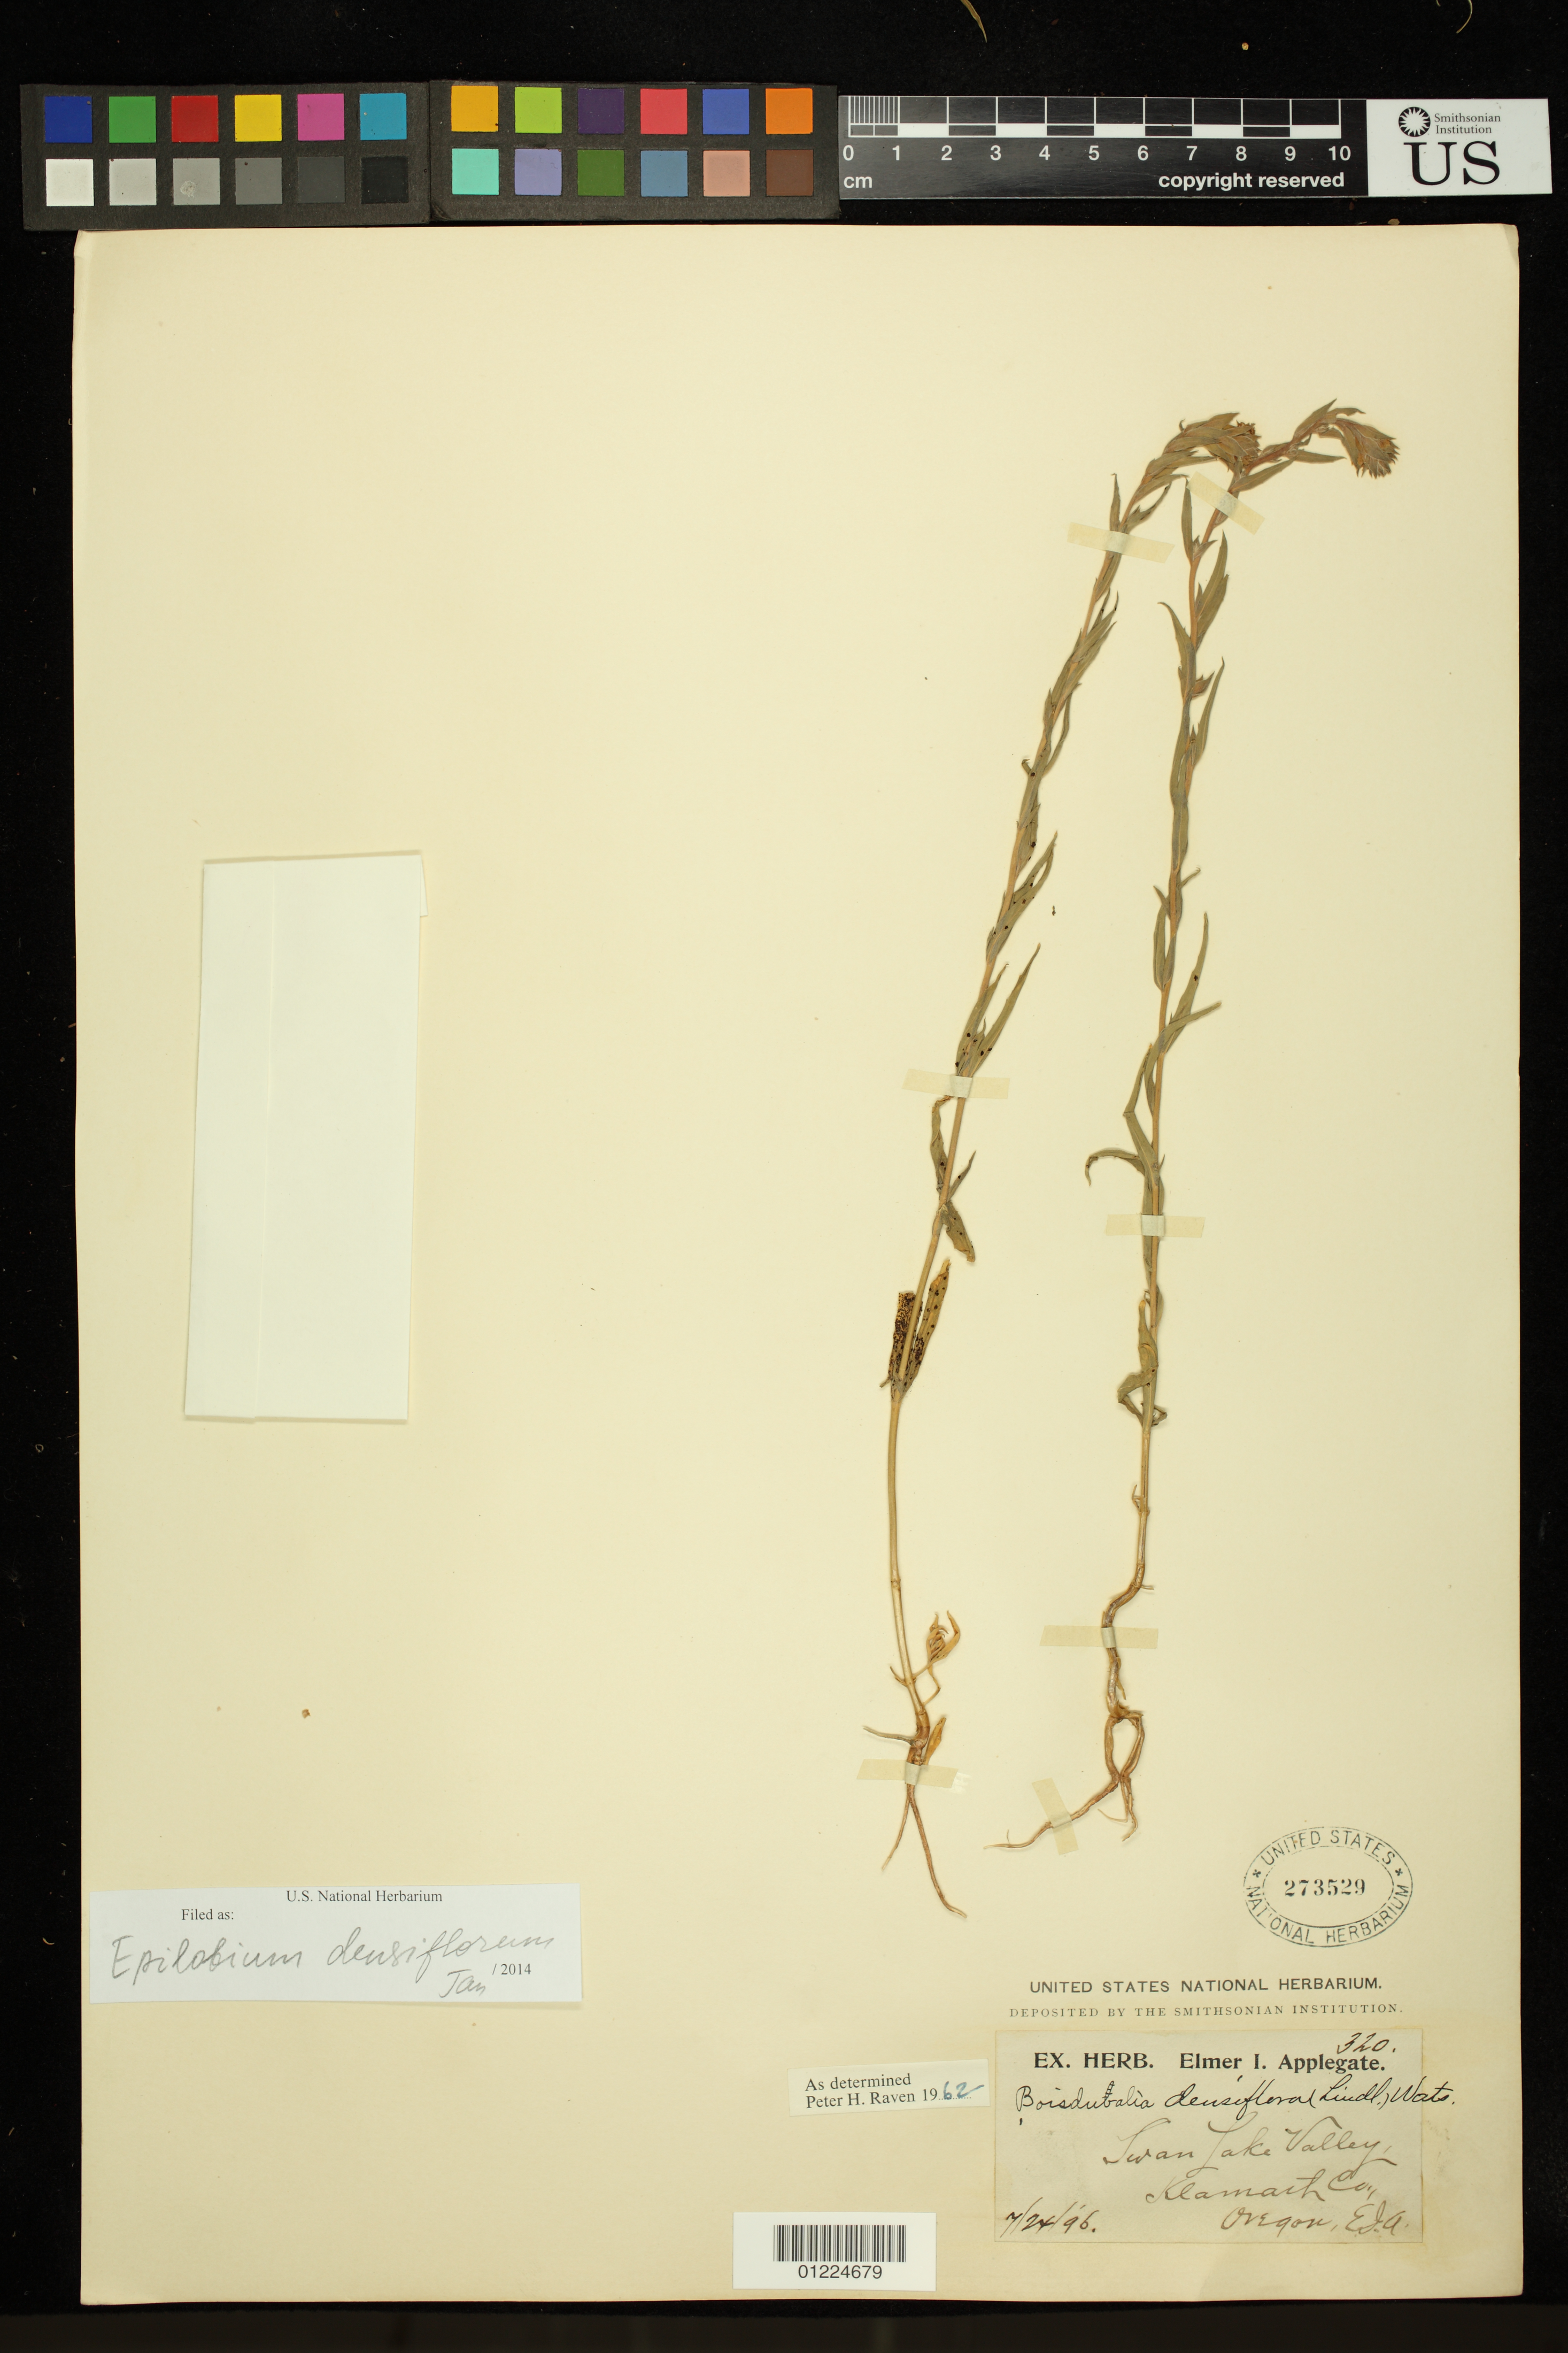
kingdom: Plantae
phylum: Tracheophyta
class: Magnoliopsida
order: Myrtales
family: Onagraceae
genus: Epilobium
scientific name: Epilobium densiflorum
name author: (Lindl.) Hoch & P.H. Raven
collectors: E. I. Applegate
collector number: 320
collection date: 1896-07-24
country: United States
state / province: Oregon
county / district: Klamath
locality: Swan Lake Valley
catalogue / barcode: US 273529